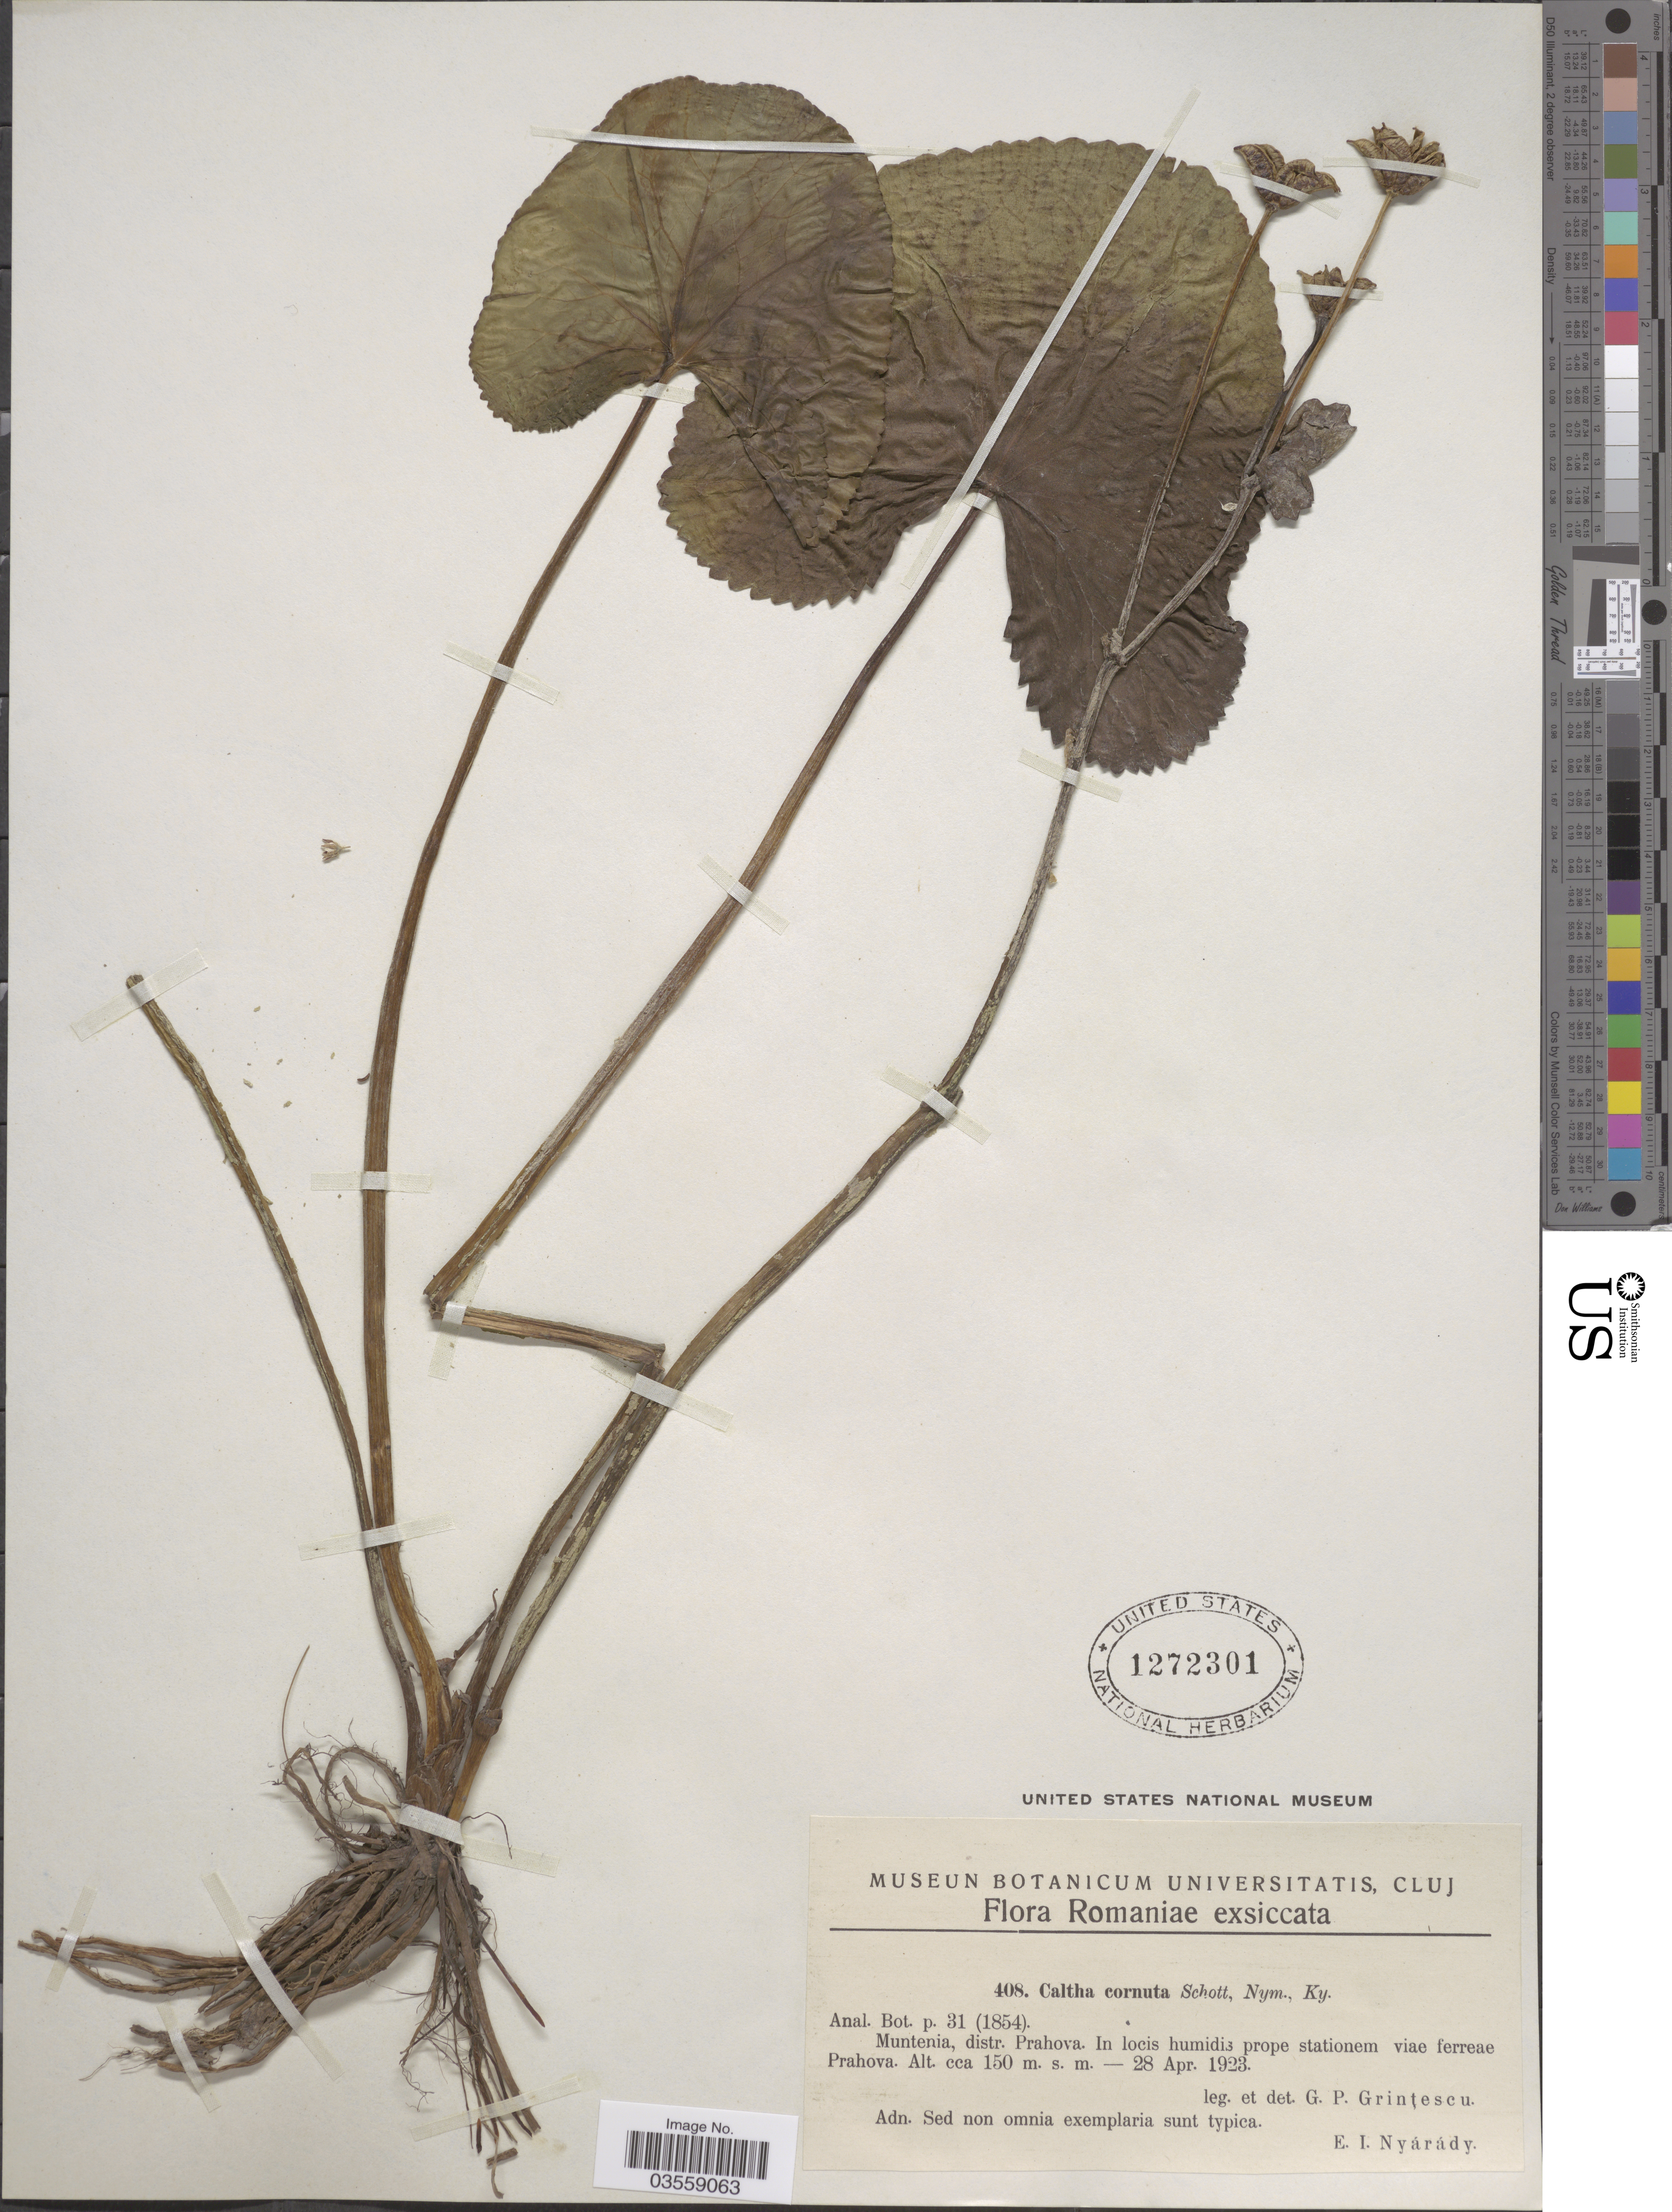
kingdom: Plantae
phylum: Tracheophyta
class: Magnoliopsida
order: Ranunculales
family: Ranunculaceae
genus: Caltha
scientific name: Caltha cornuta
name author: Schott et al.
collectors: E. Nyárády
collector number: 408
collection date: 1923-04-28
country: Romania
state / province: Prahova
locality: Muntenia, distr. Prahova. In locis humidis prope stationem viæ ferreæ Prahova.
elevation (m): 150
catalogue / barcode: US 1272301